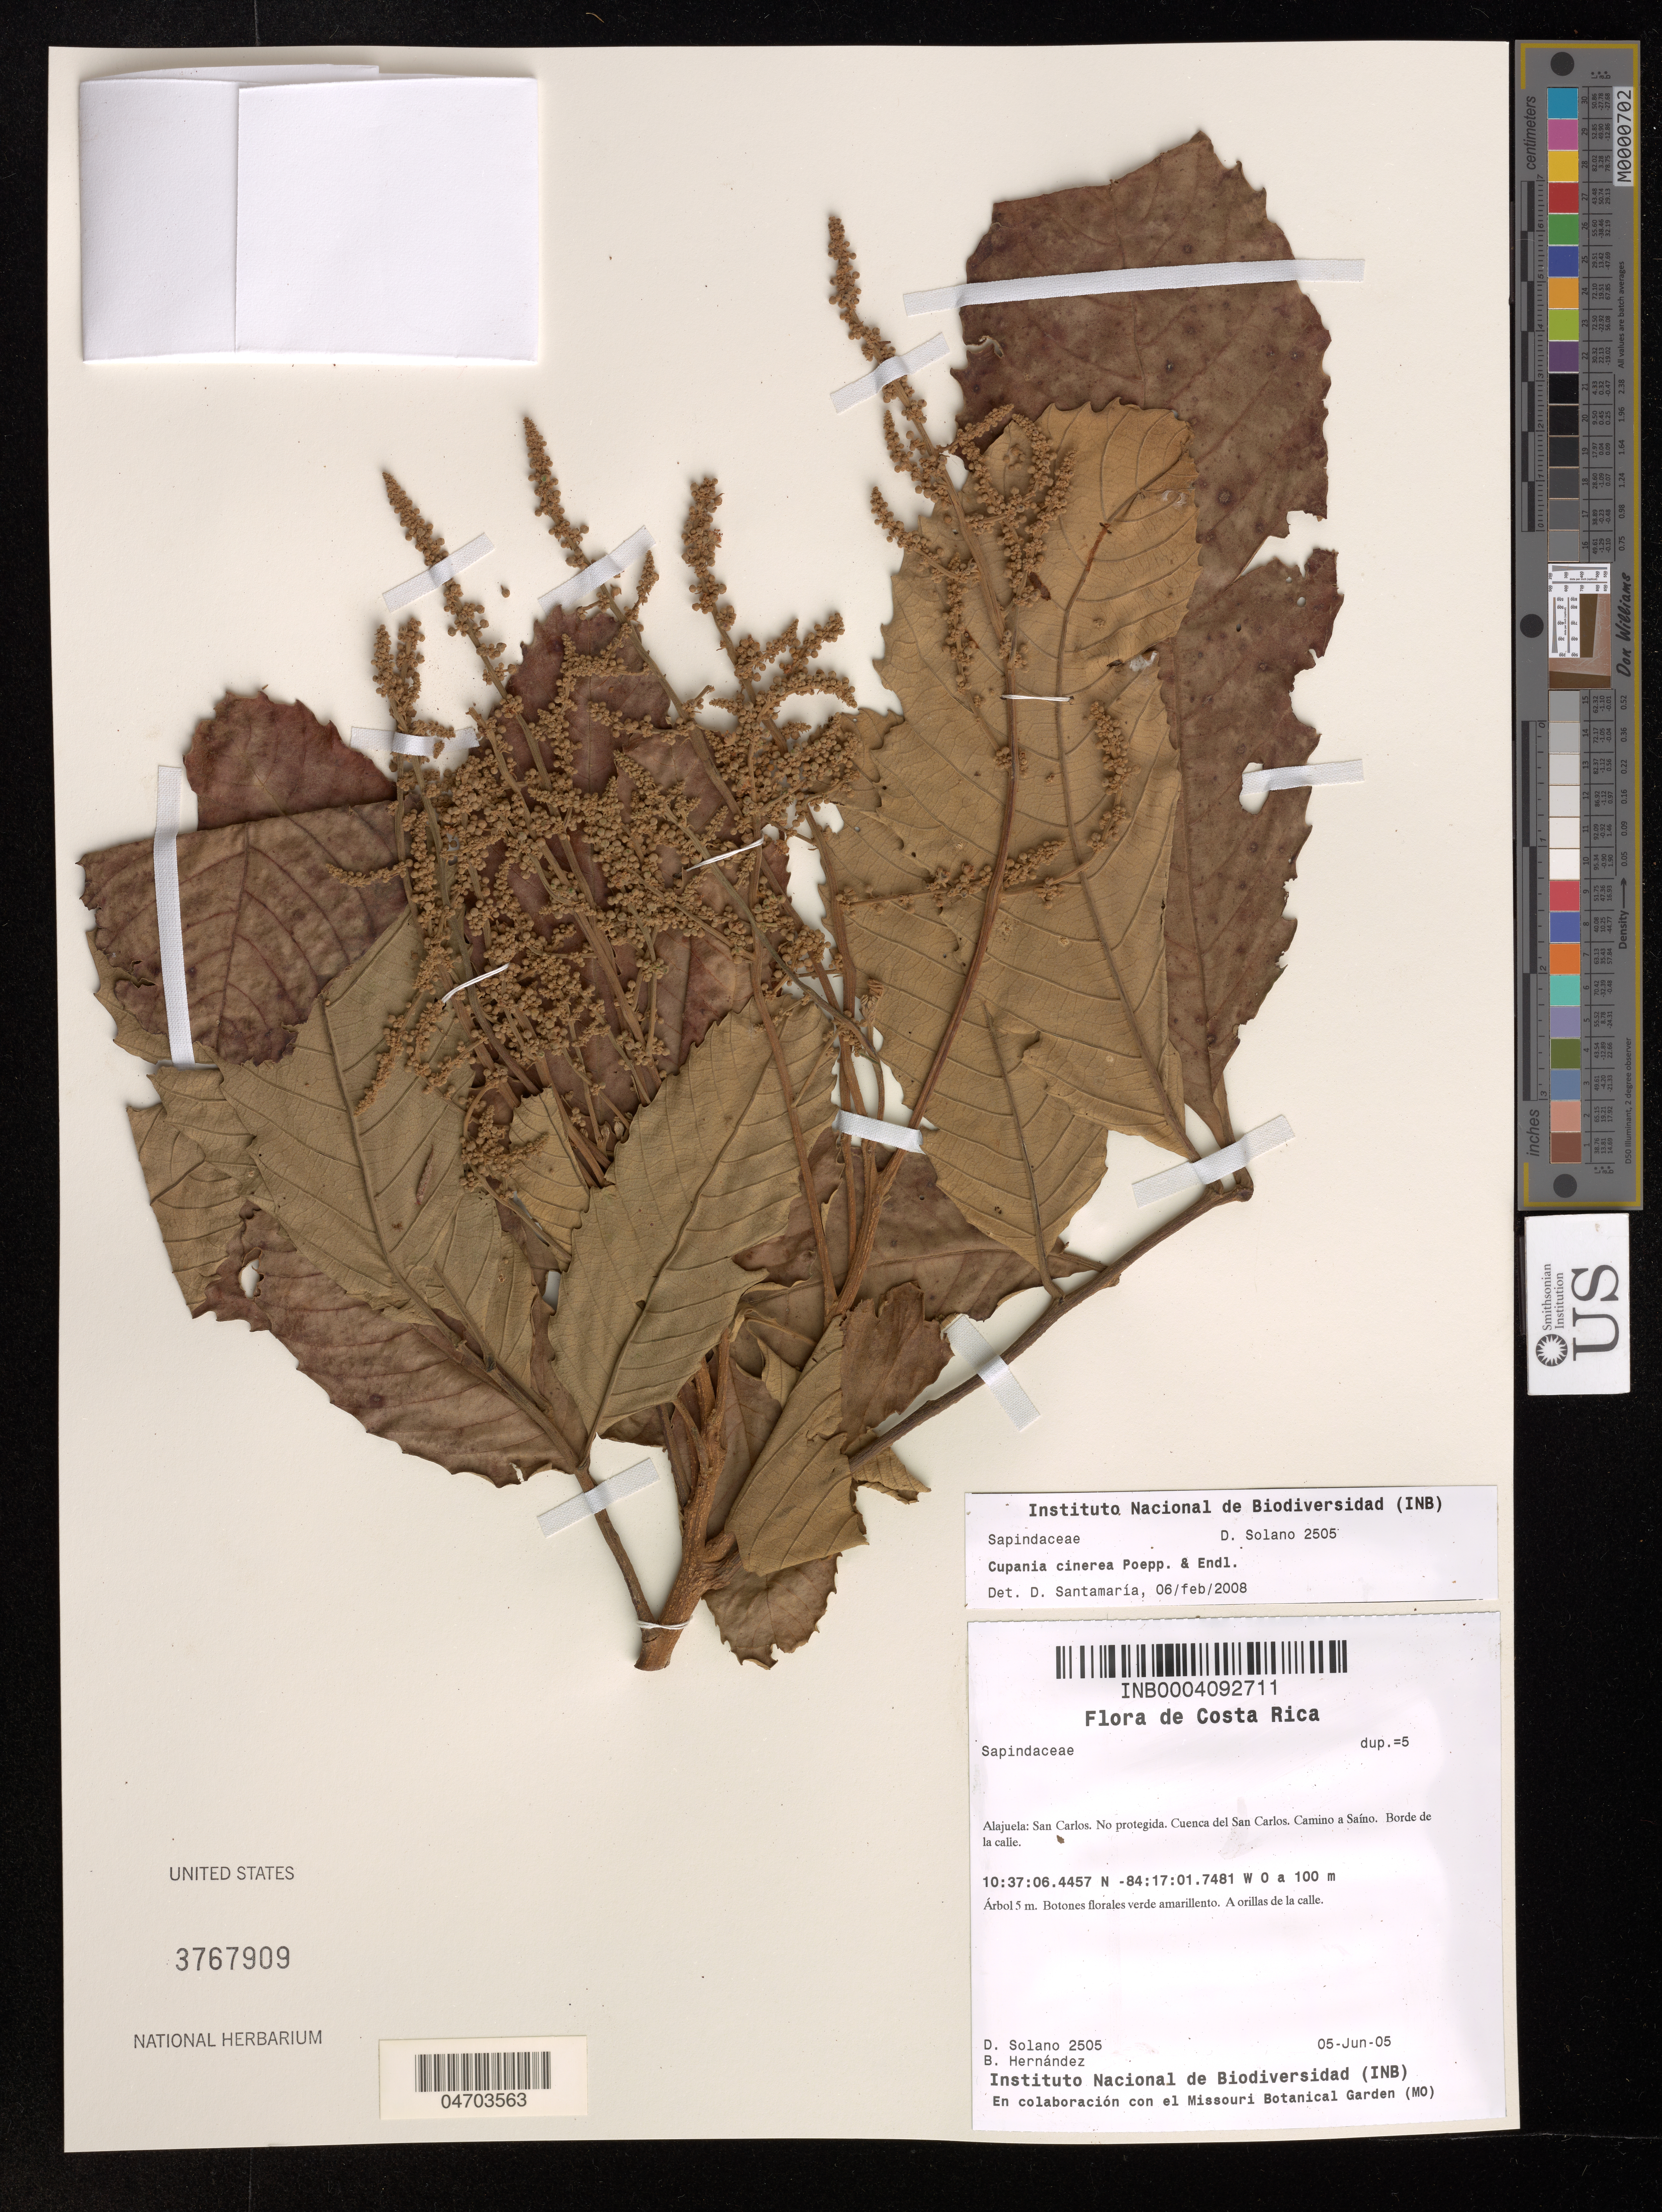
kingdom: Plantae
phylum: Tracheophyta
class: Magnoliopsida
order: Sapindales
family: Sapindaceae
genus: Cupania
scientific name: Cupania cinerea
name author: Poepp. & Endl.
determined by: Santamaria, D.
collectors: D. Solano & B. Hernández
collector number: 2505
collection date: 2005-06-05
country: Costa Rica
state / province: Alajuela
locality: San Carlos. No protegida. Cuenca del San Carlos. Camino a Saino. Borde de la calle.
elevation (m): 0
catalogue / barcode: US 3767909